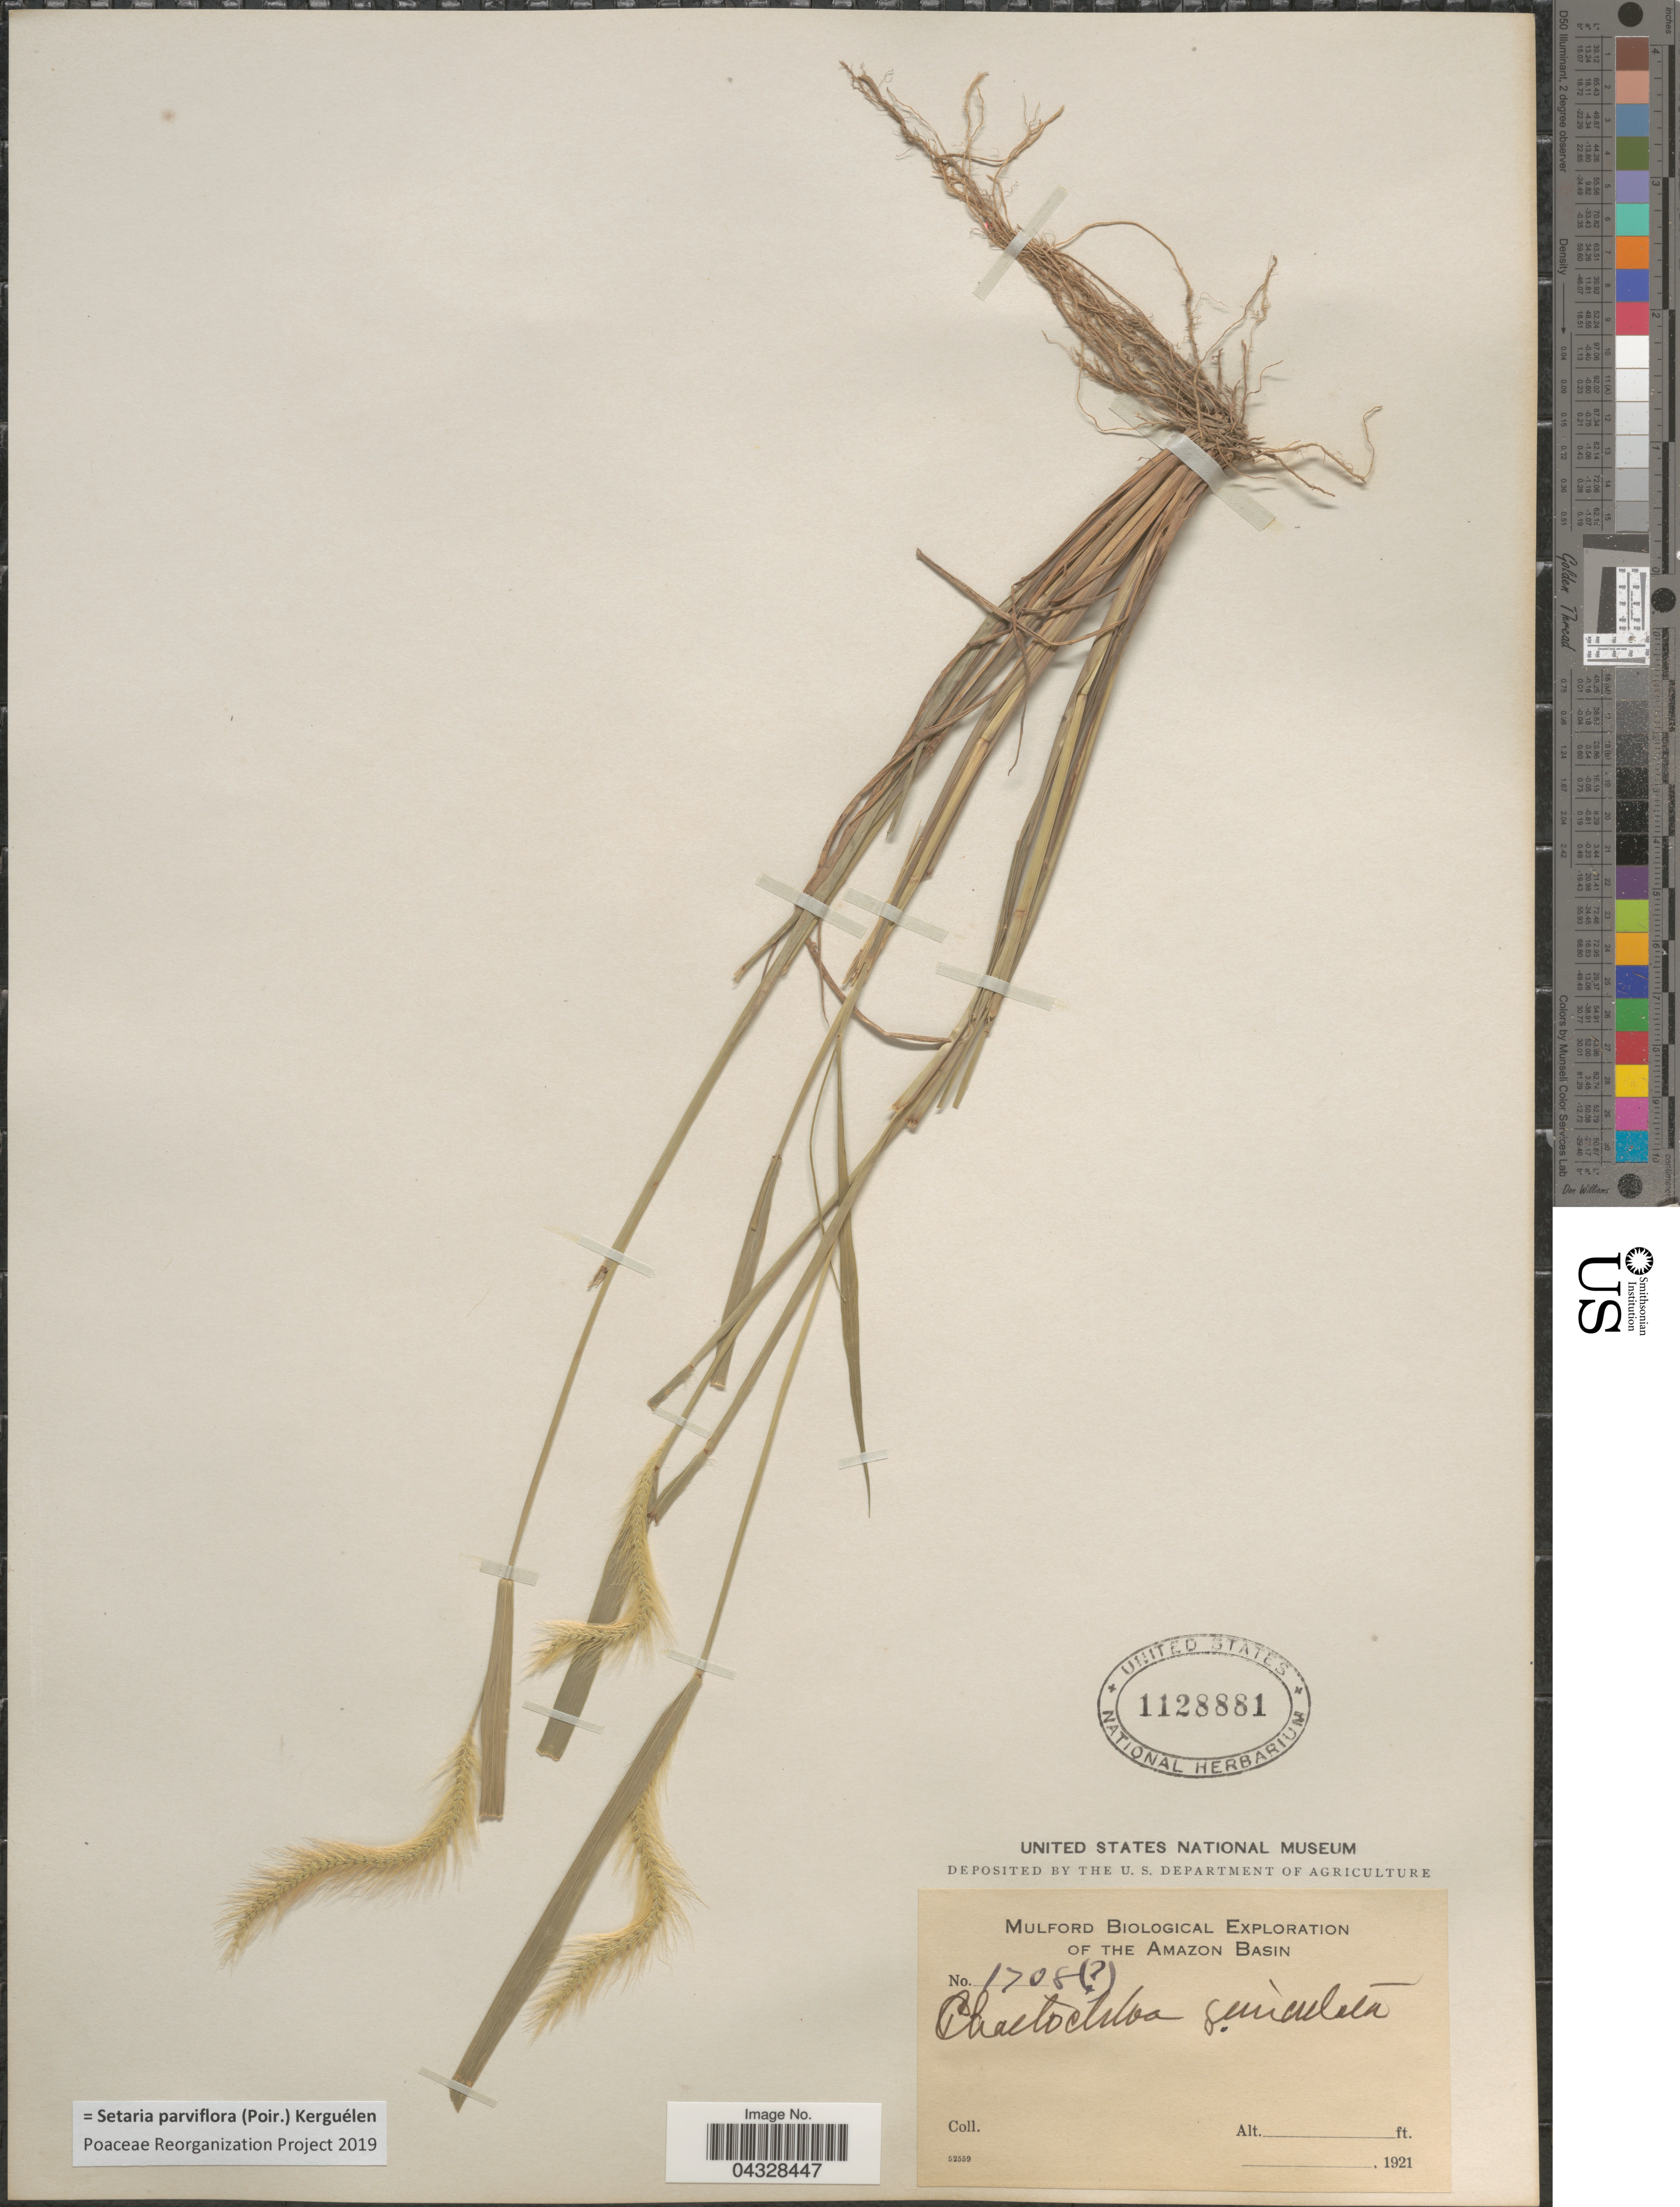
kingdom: Plantae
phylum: Tracheophyta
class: Liliopsida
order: Poales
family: Poaceae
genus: Setaria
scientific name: Setaria parviflora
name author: (Poir.) Kerguélen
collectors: Mulford Biological Exploration of the Amazon Basin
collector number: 1708(?)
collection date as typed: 1921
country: Bolivia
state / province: La Paz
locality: Amazon Basin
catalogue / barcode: US 1128881